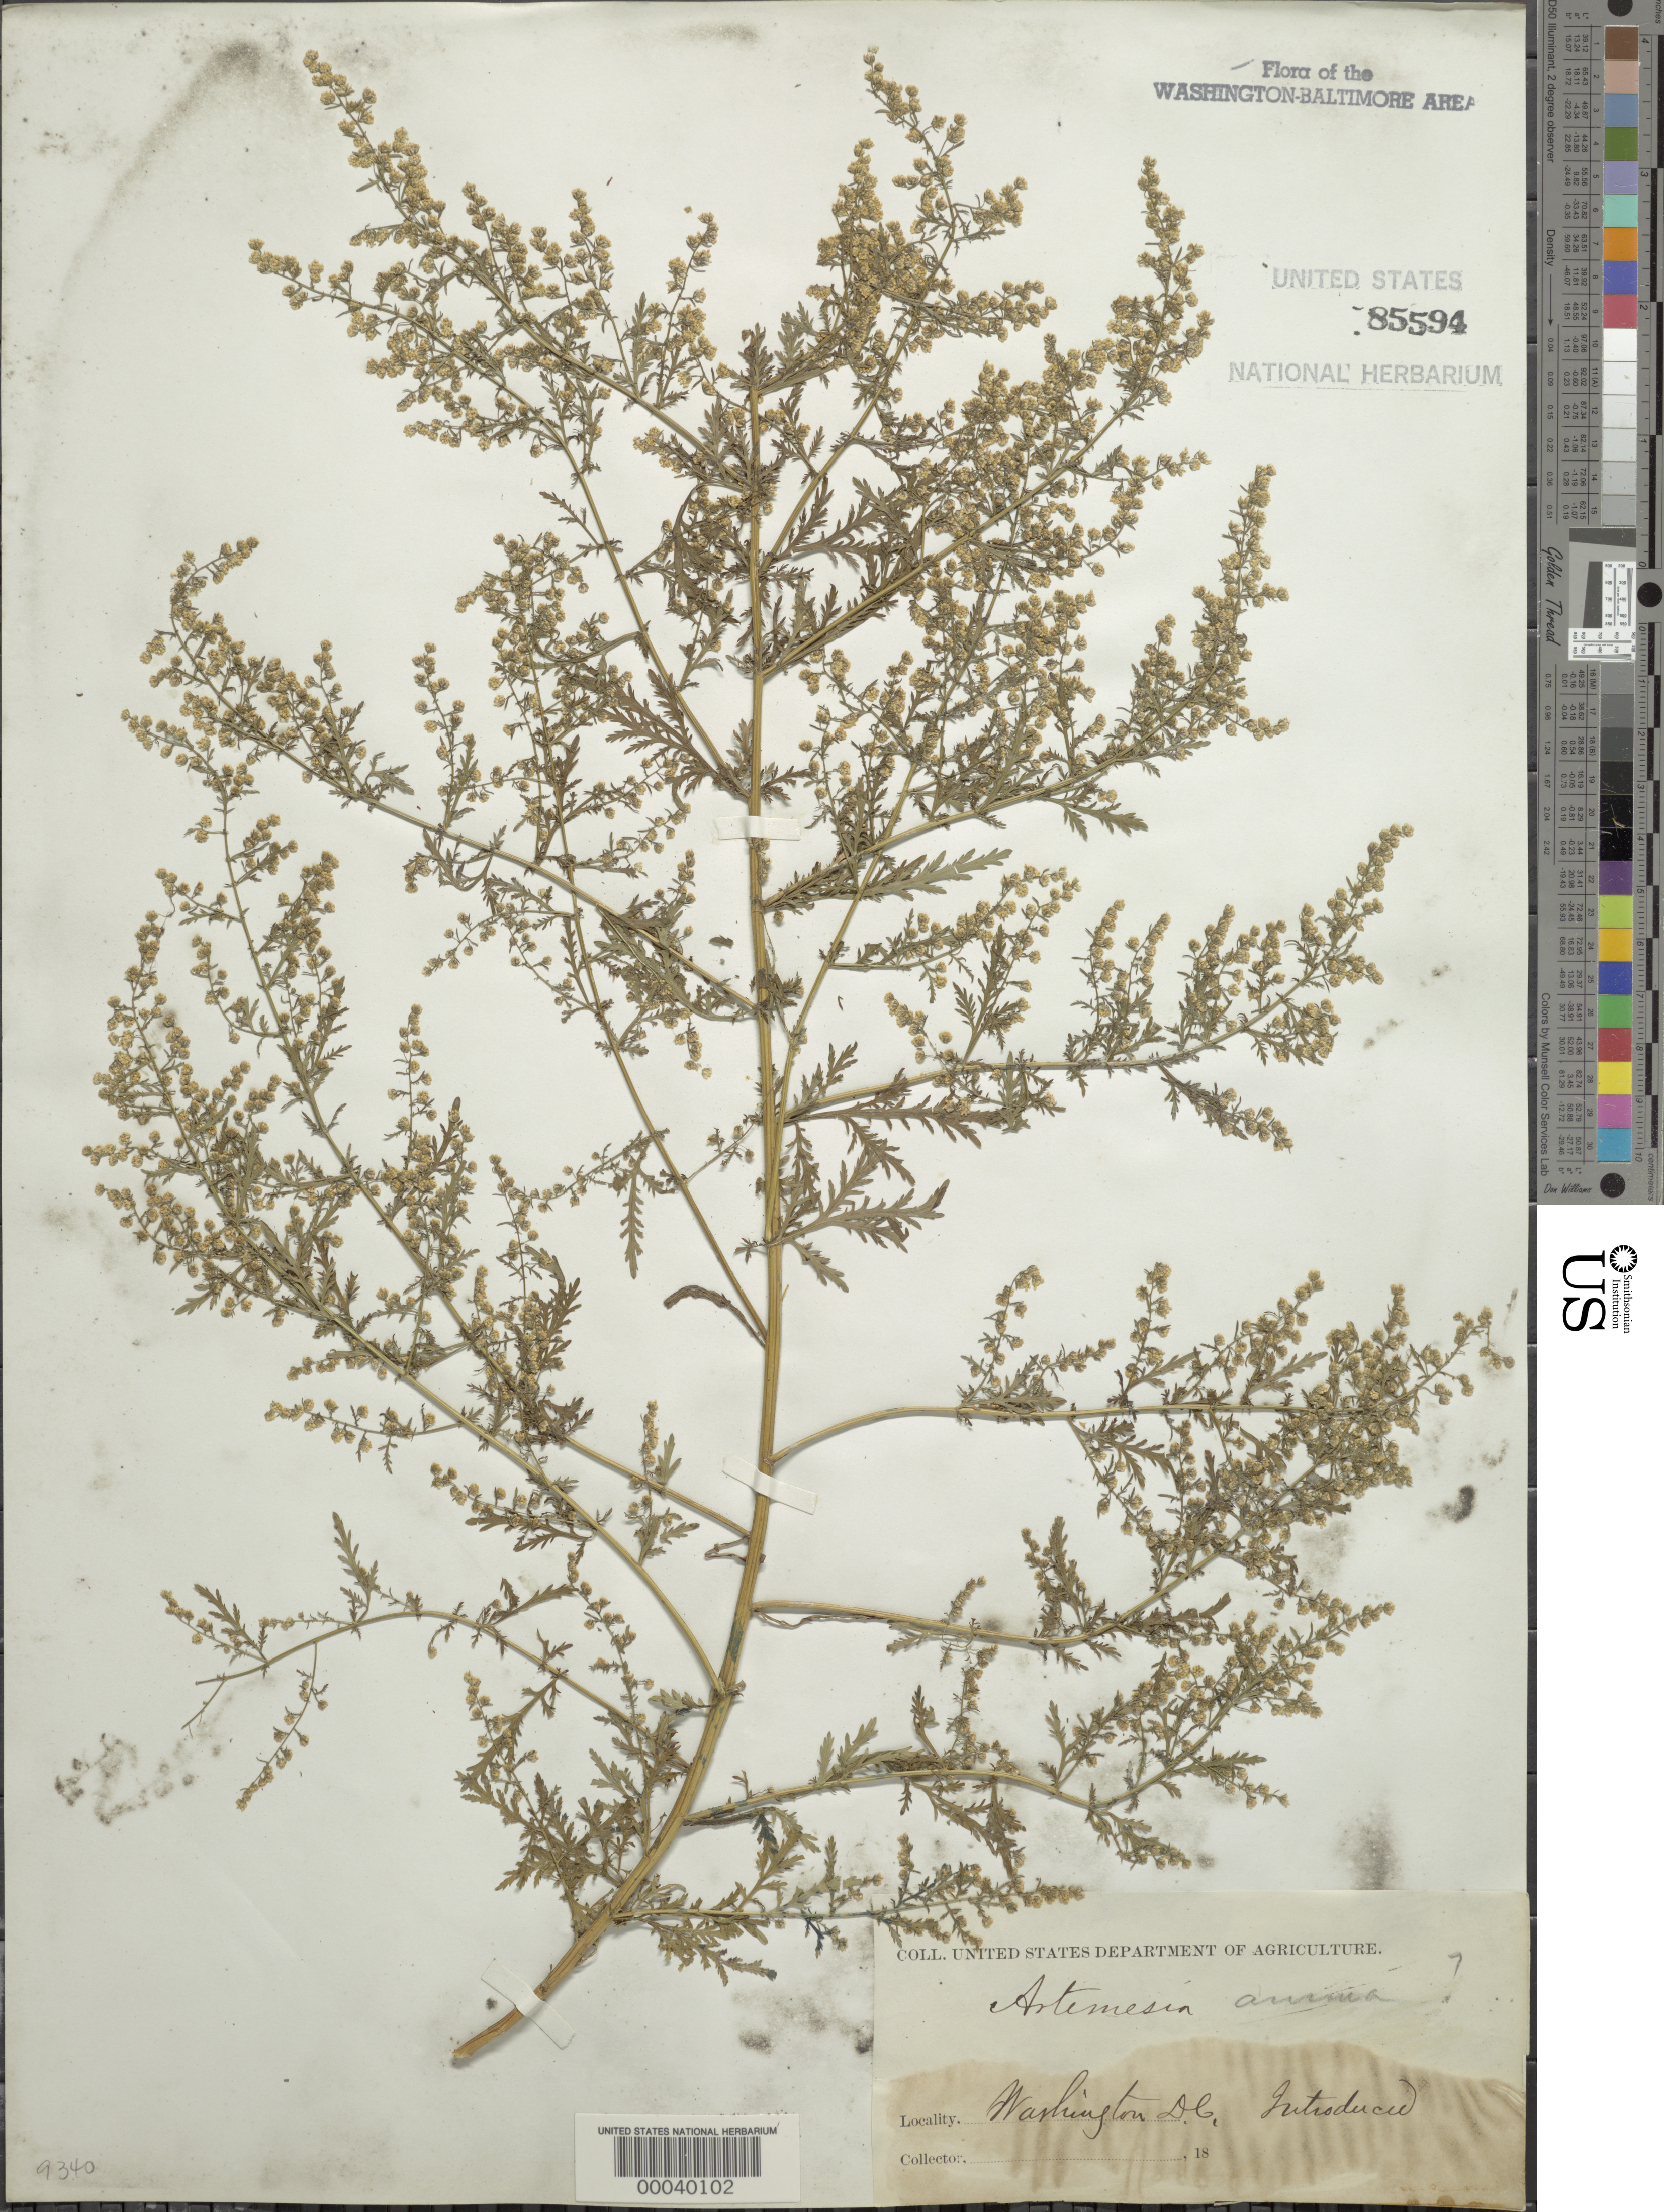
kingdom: Plantae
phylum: Tracheophyta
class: Magnoliopsida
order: Asterales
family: Asteraceae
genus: Artemisia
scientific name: Artemisia annua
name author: L.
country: United States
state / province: District of Columbia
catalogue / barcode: US 85594